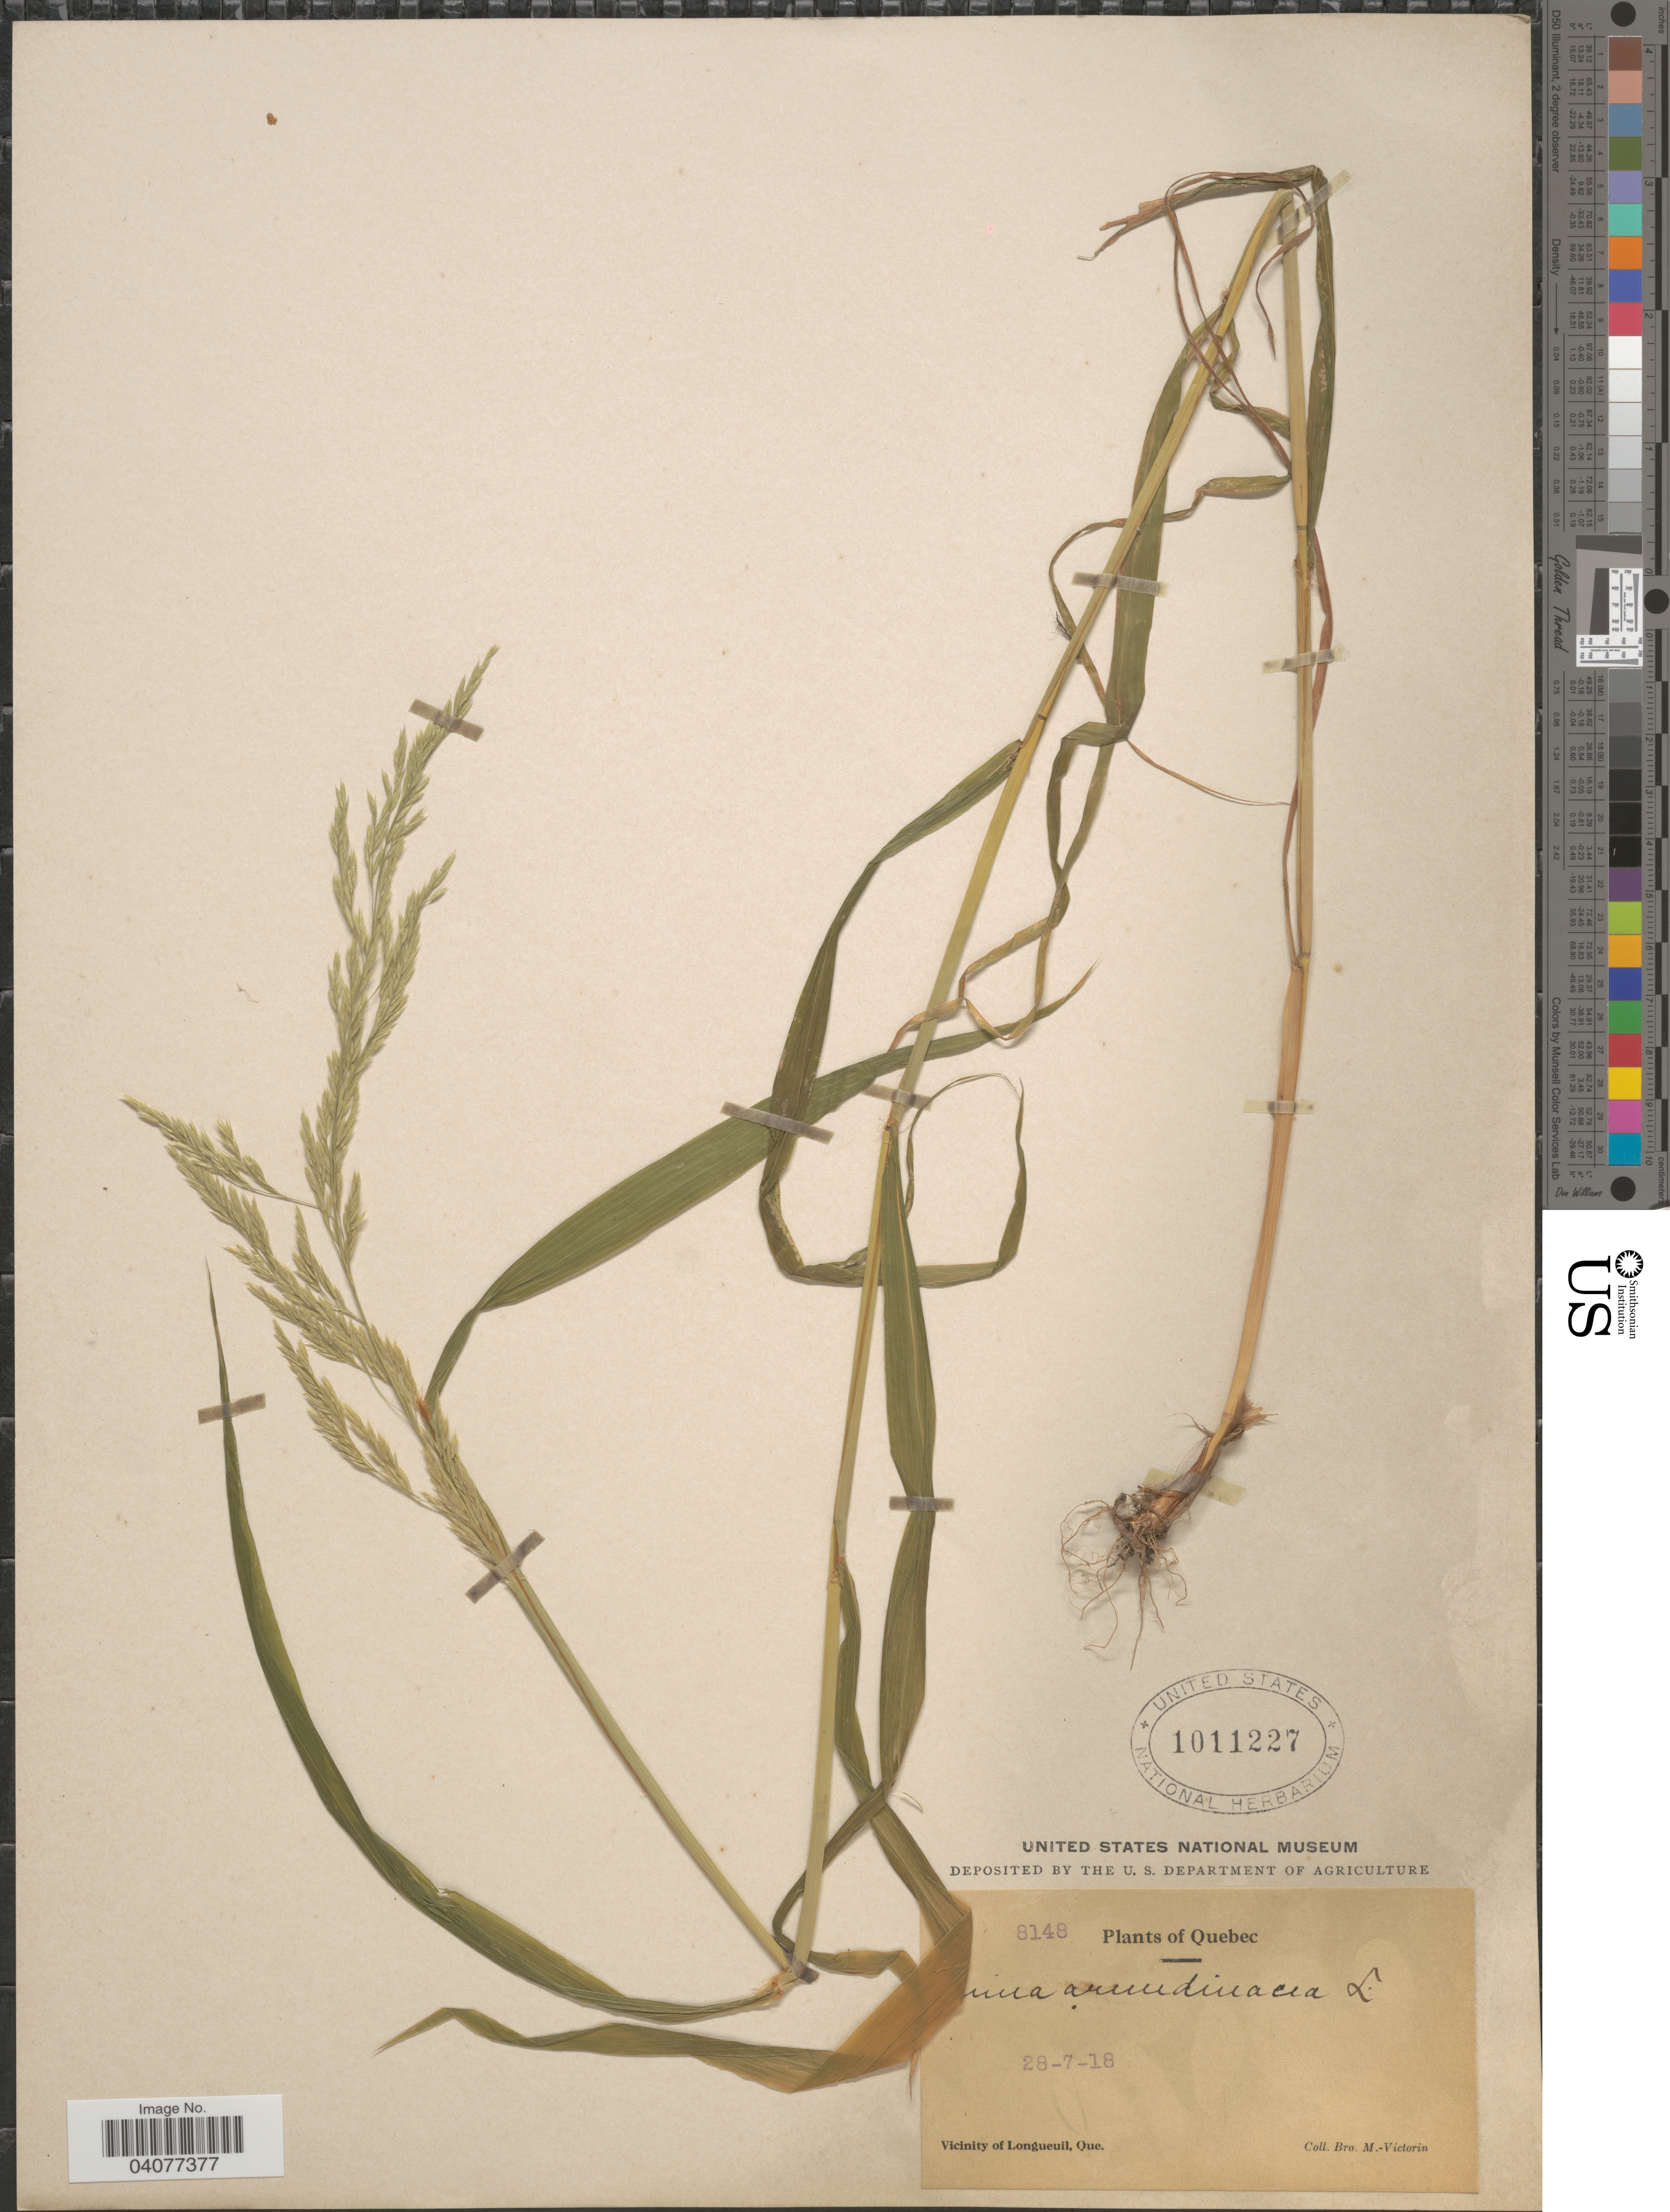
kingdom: Plantae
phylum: Tracheophyta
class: Liliopsida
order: Poales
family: Poaceae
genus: Cinna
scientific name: Cinna arundinacea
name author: L.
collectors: Fr. Marie-Victorin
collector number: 8148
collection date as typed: Transcribed d/m/y: 28/7/18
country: Canada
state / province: Quebec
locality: Vicinity of Longueuil.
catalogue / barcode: US 1011227